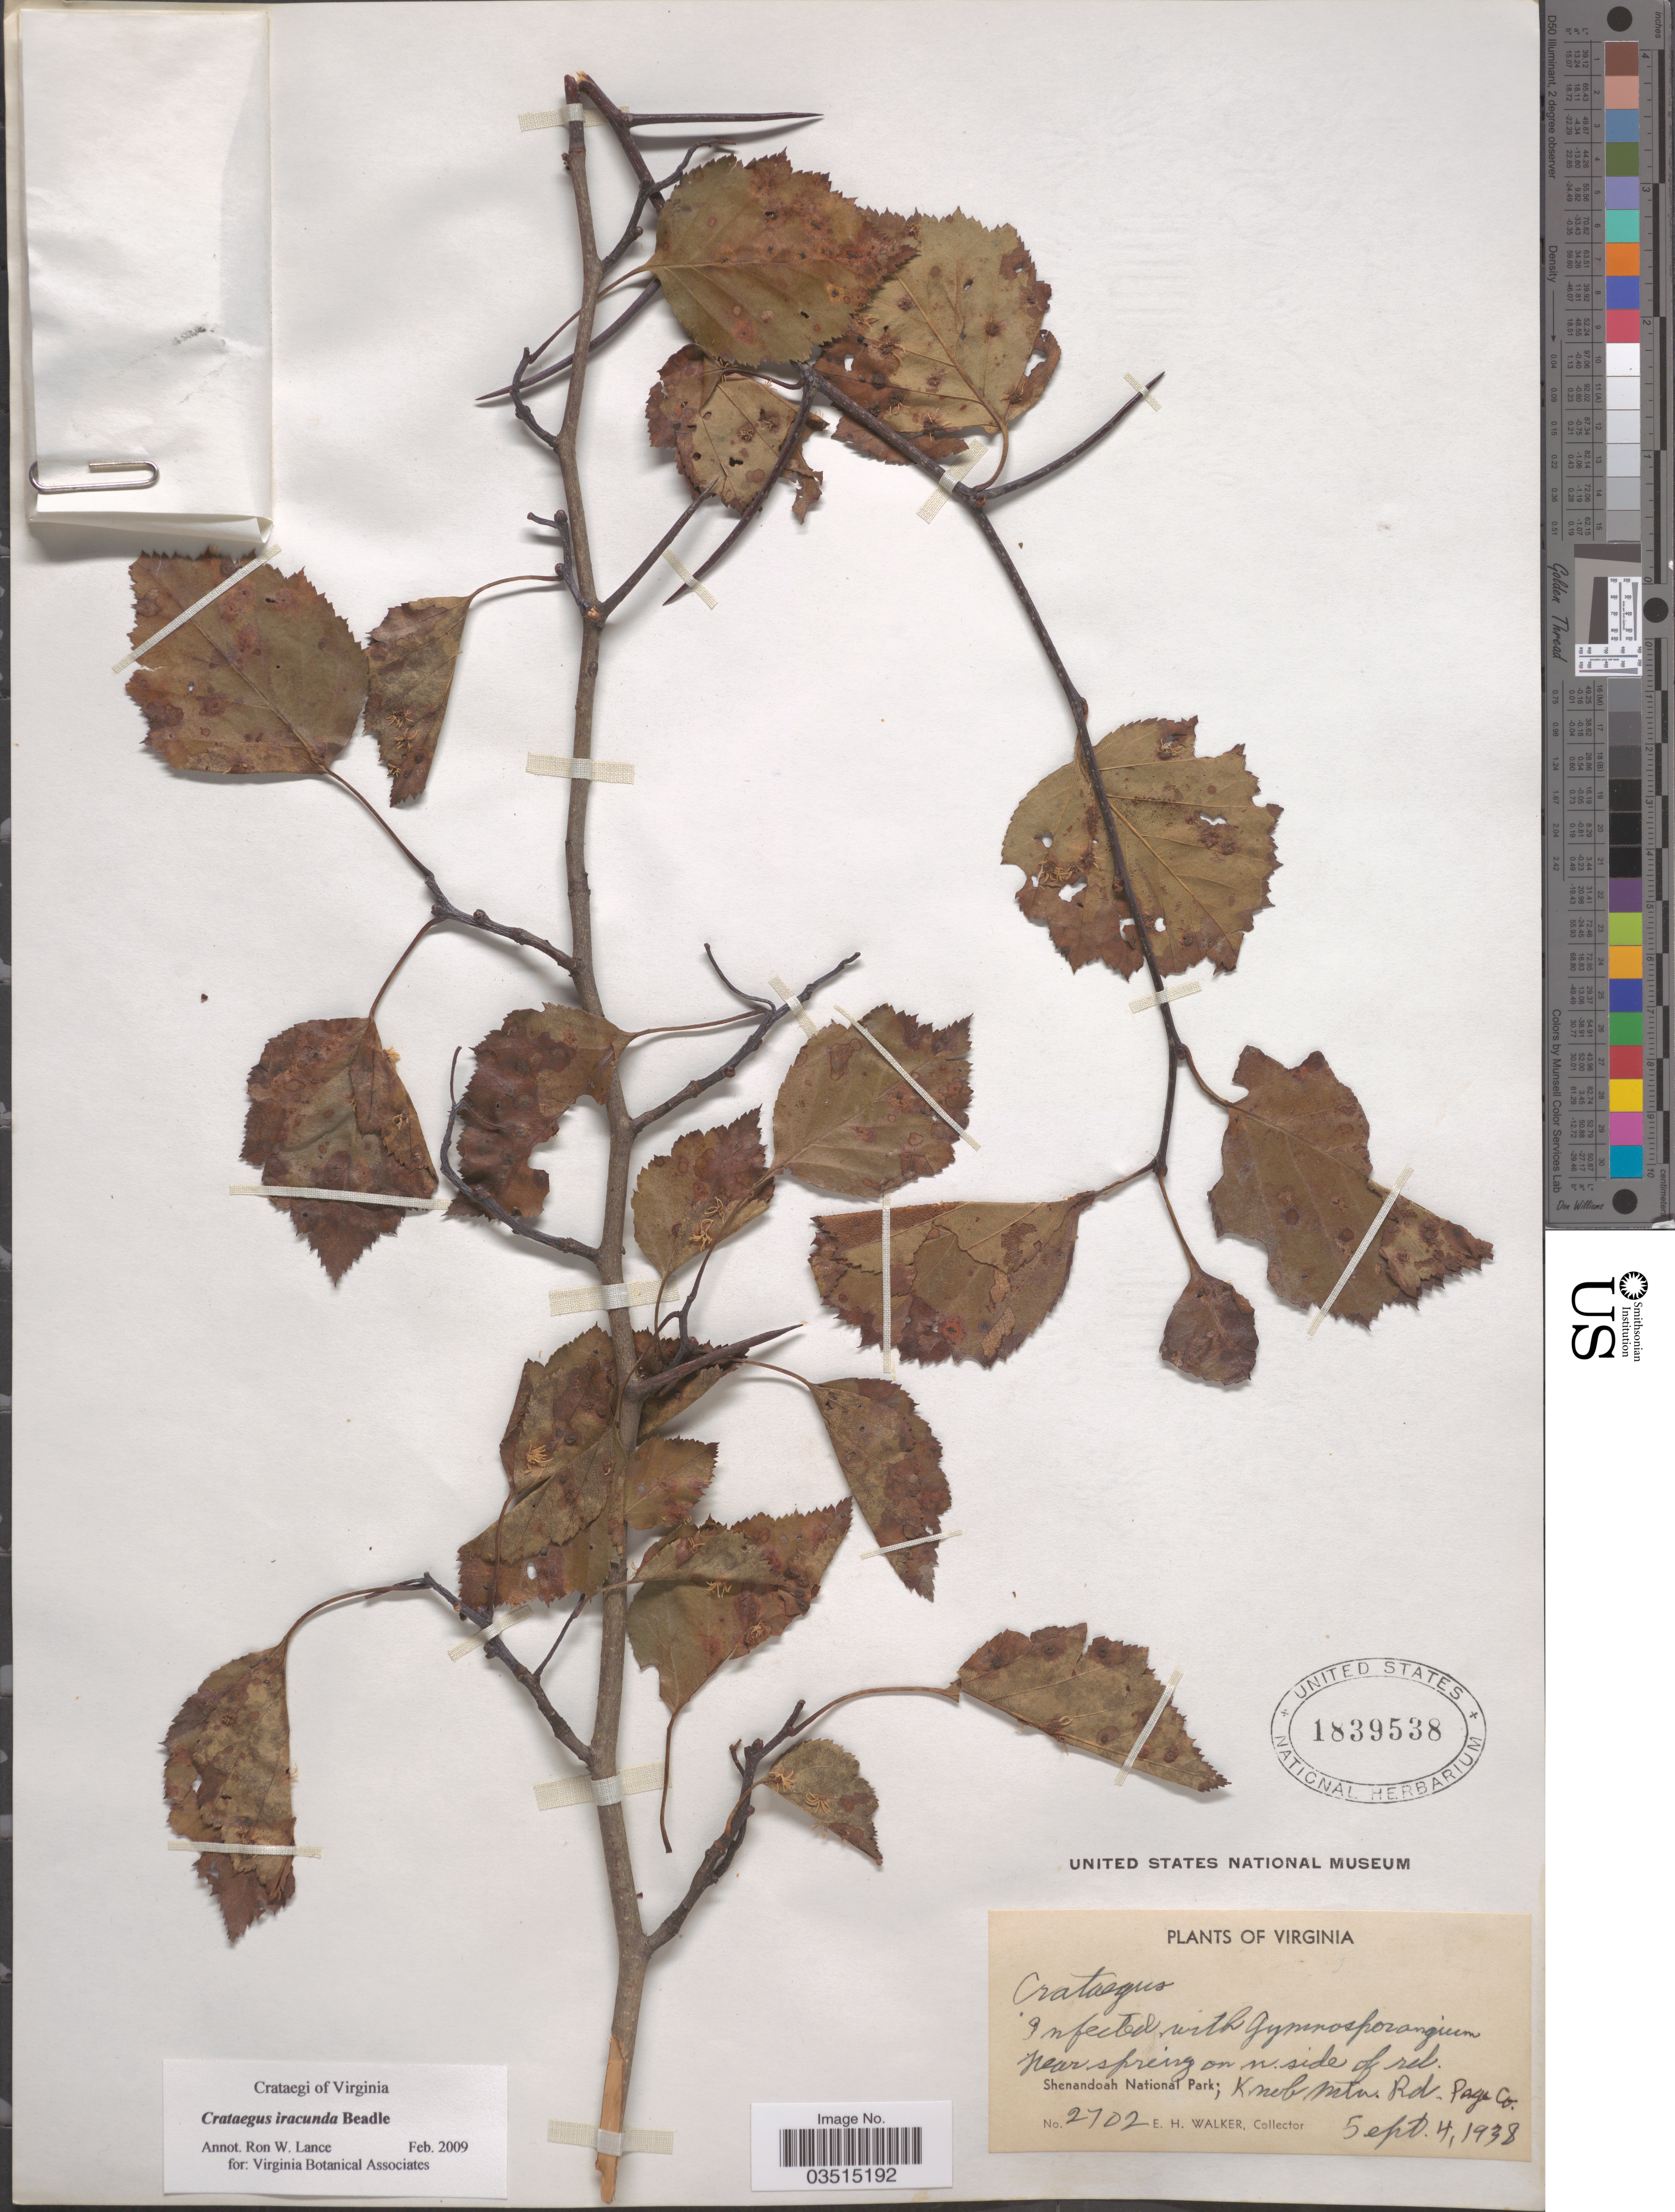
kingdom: Plantae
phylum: Tracheophyta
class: Magnoliopsida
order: Rosales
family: Rosaceae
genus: Crataegus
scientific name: Crataegus iracunda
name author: Beadle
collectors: E. H. Walker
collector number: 2702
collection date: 1938-09-04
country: United States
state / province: Virginia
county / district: Page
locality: Near spring on n. side of rd. Shenandoah National Park; Knob Mtn. Rd. Page Co.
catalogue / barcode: US 1839538